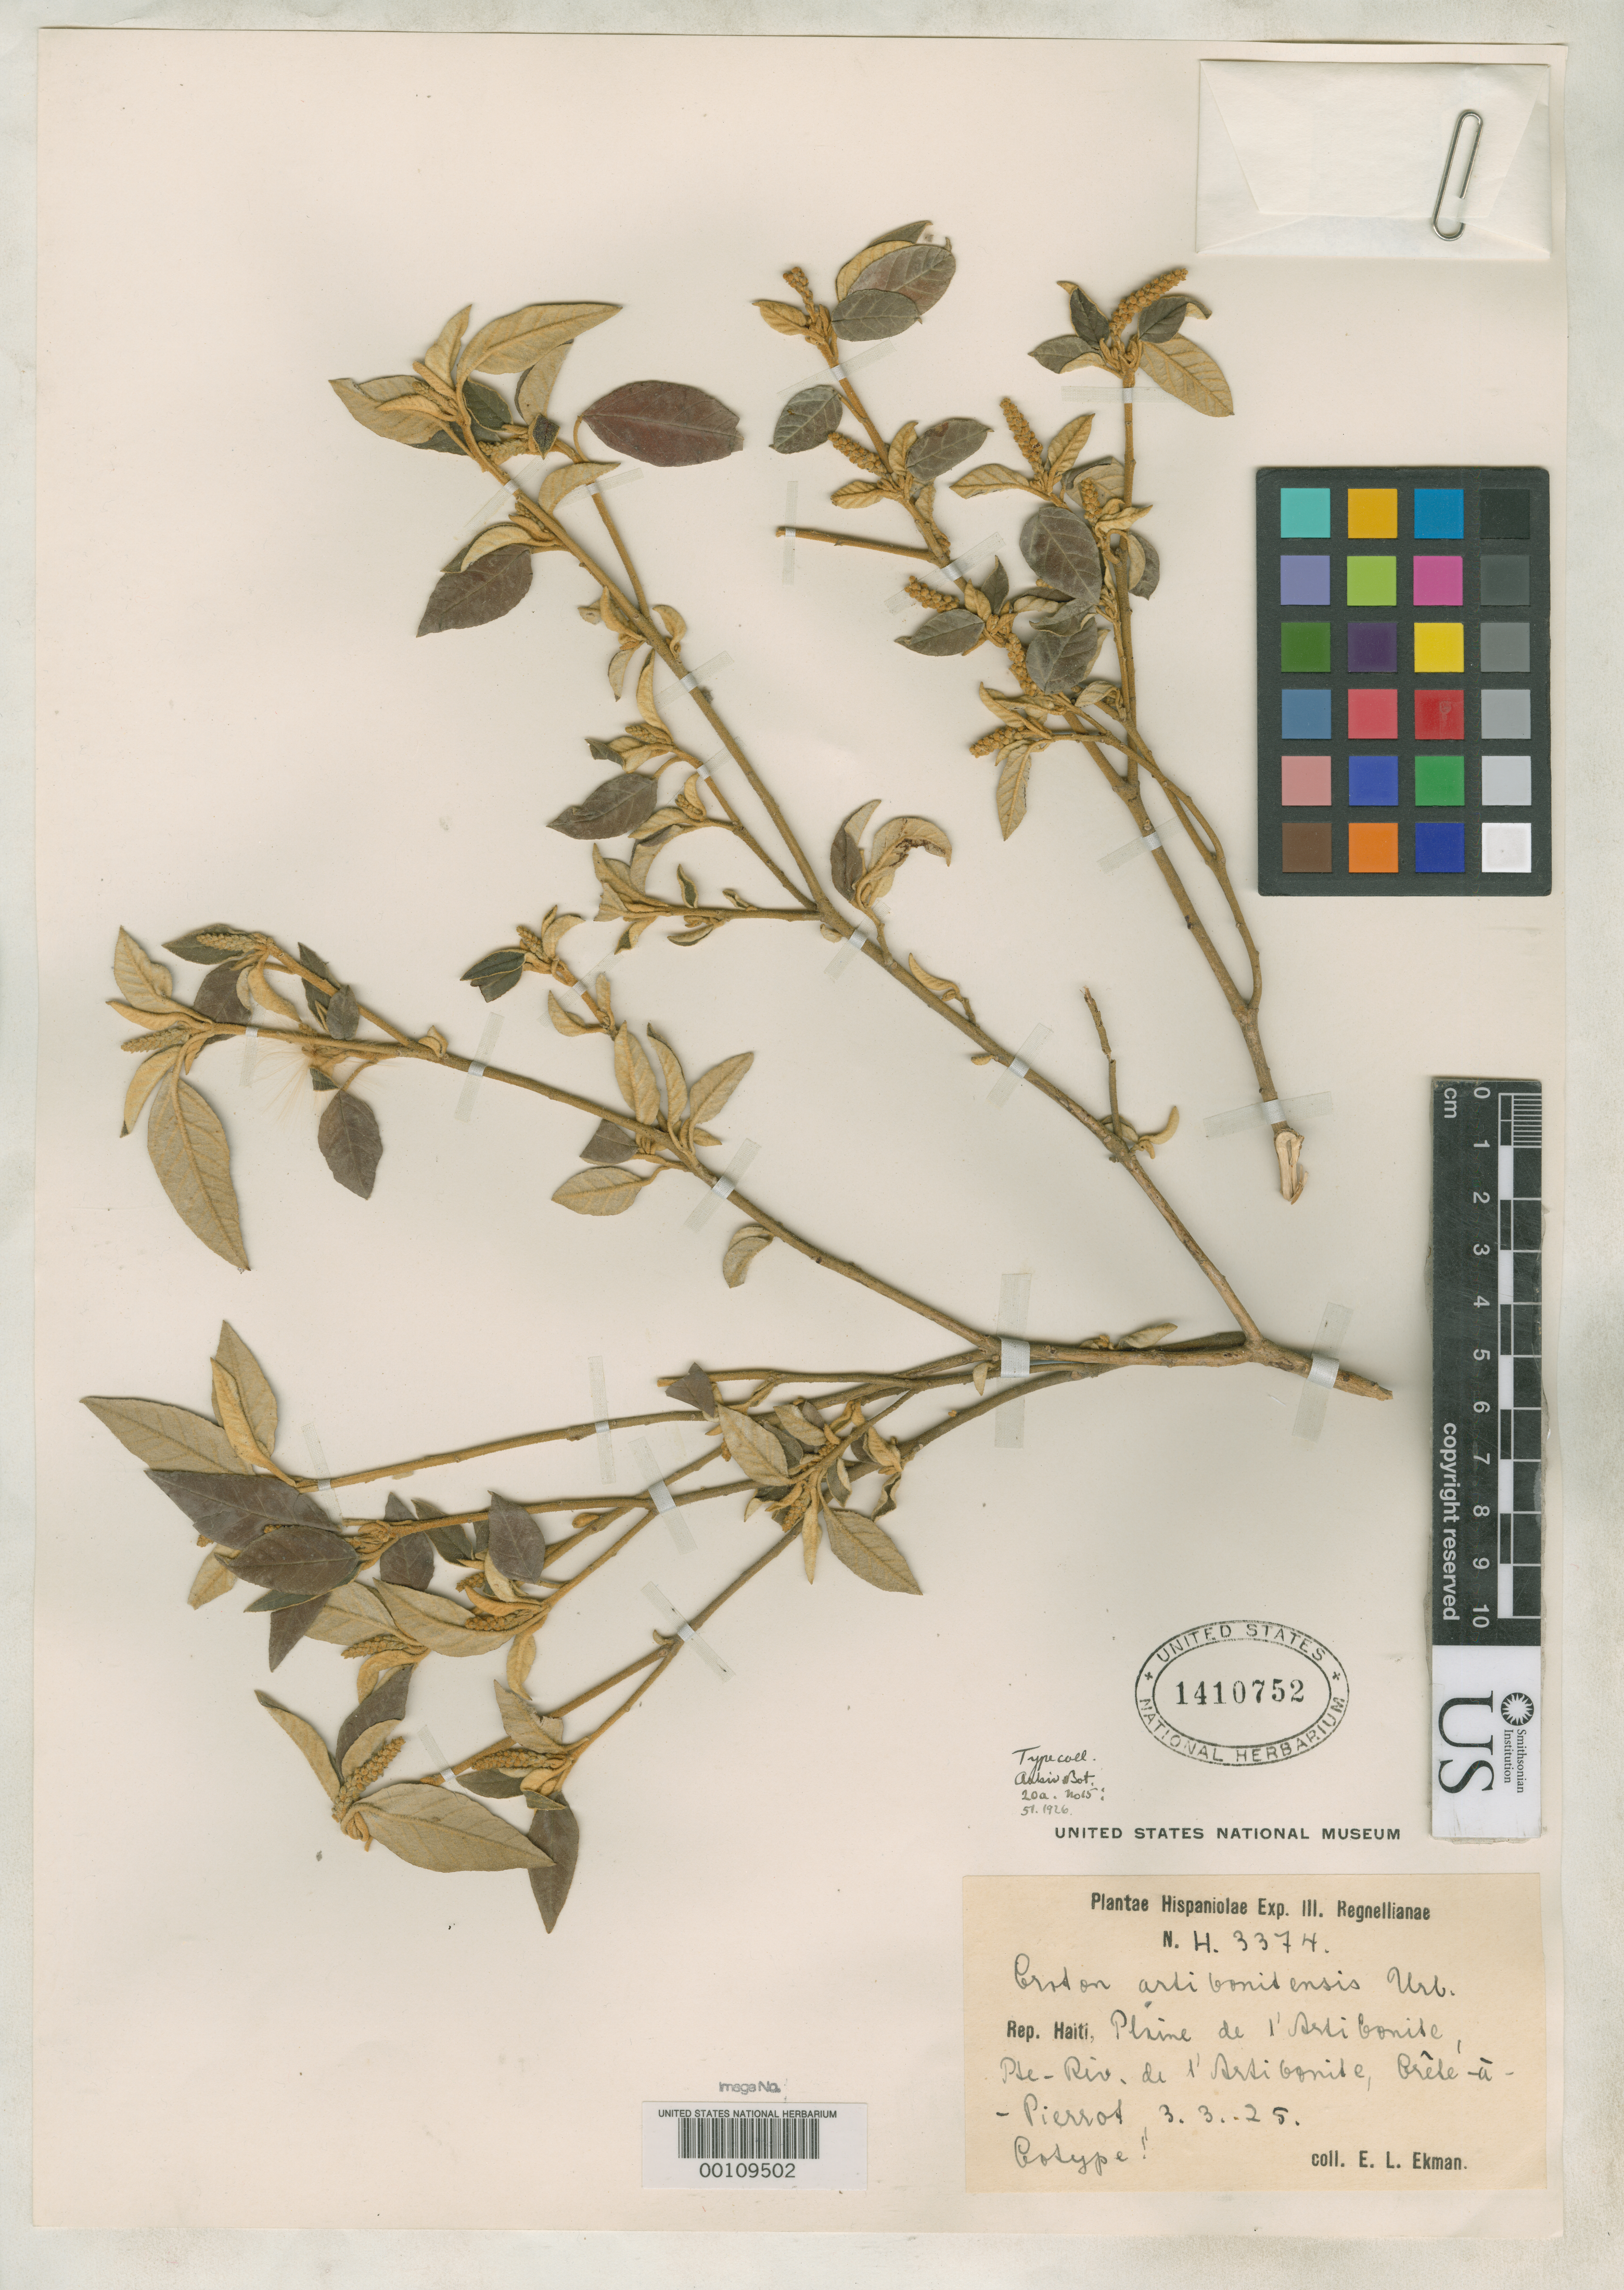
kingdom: Plantae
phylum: Tracheophyta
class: Magnoliopsida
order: Malpighiales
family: Euphorbiaceae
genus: Croton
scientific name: Croton artibonitensis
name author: Urb.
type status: Isotype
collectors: E. L. Ekman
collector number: H 3374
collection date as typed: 03 Mar 1925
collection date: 1925-03-03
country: Haiti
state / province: Artibonite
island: Hispaniola Island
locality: D'Artibonite, Pte-Riv. de L'Artibonite, Crete-a-Pierrot.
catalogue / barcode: US 1410752